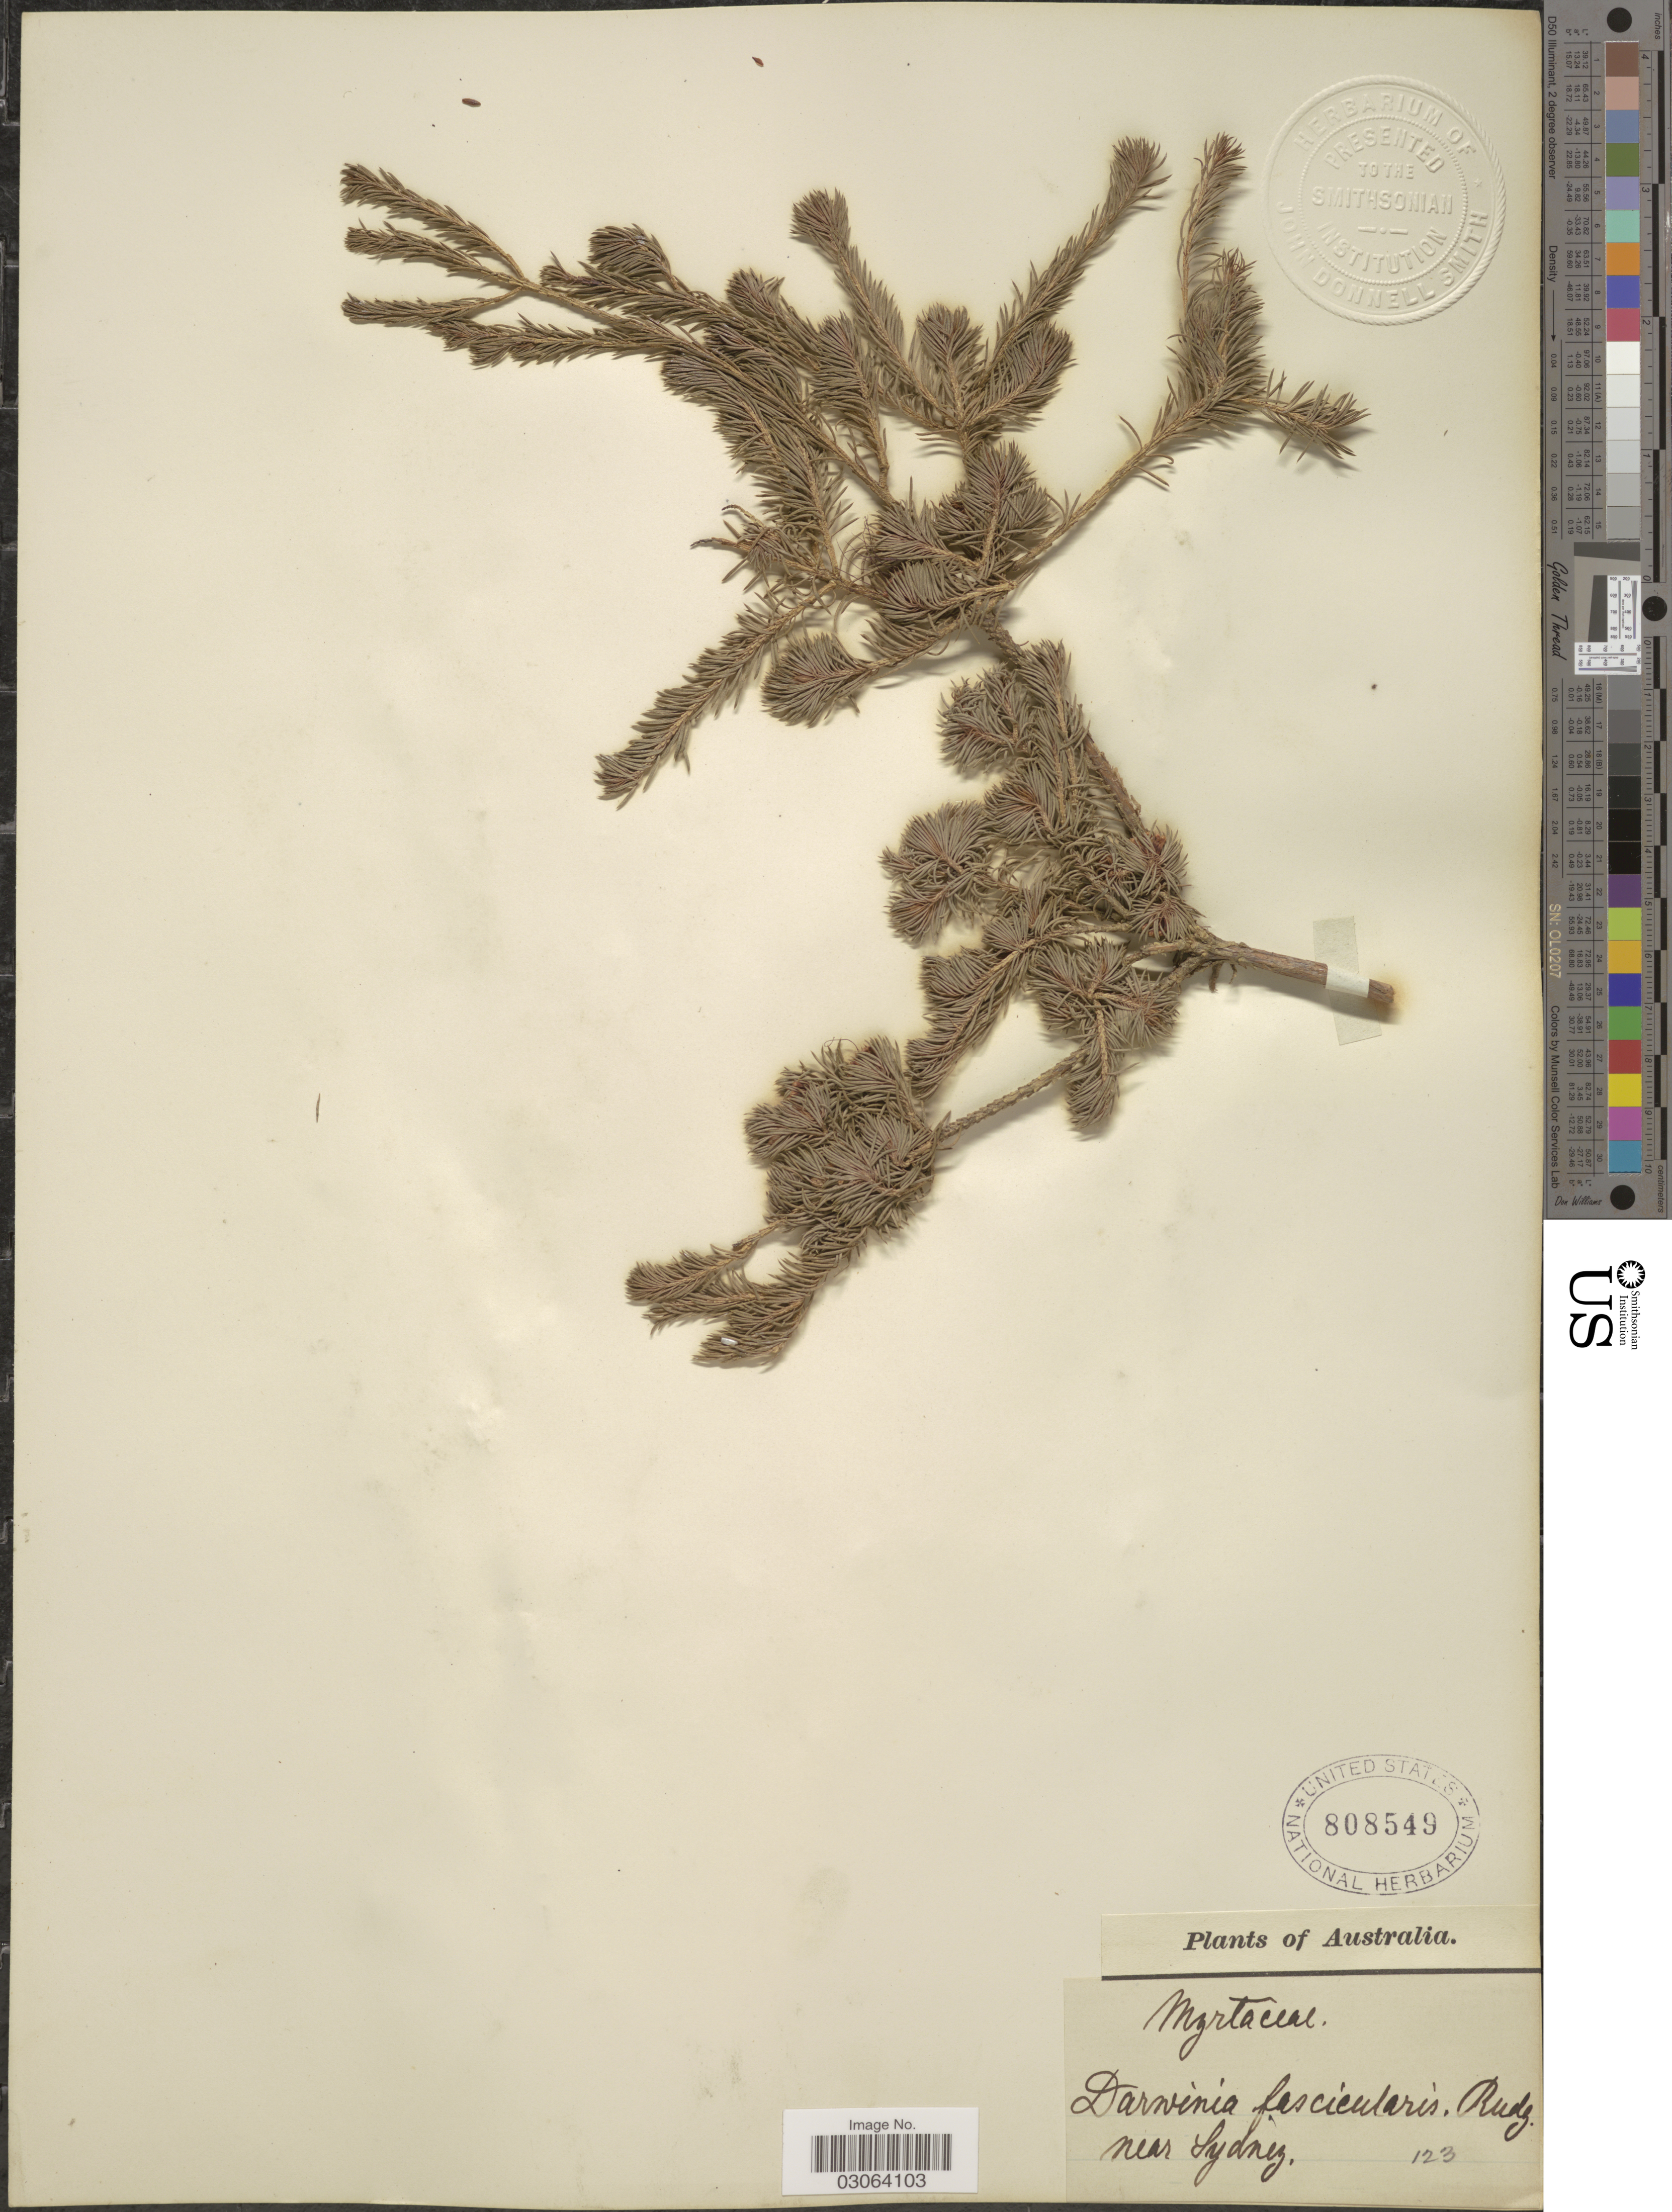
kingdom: Plantae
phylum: Tracheophyta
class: Magnoliopsida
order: Myrtales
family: Myrtaceae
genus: Darwinia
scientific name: Darwinia fascicularis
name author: Rudge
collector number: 123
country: Australia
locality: Near Sydney.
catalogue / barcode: US 808549